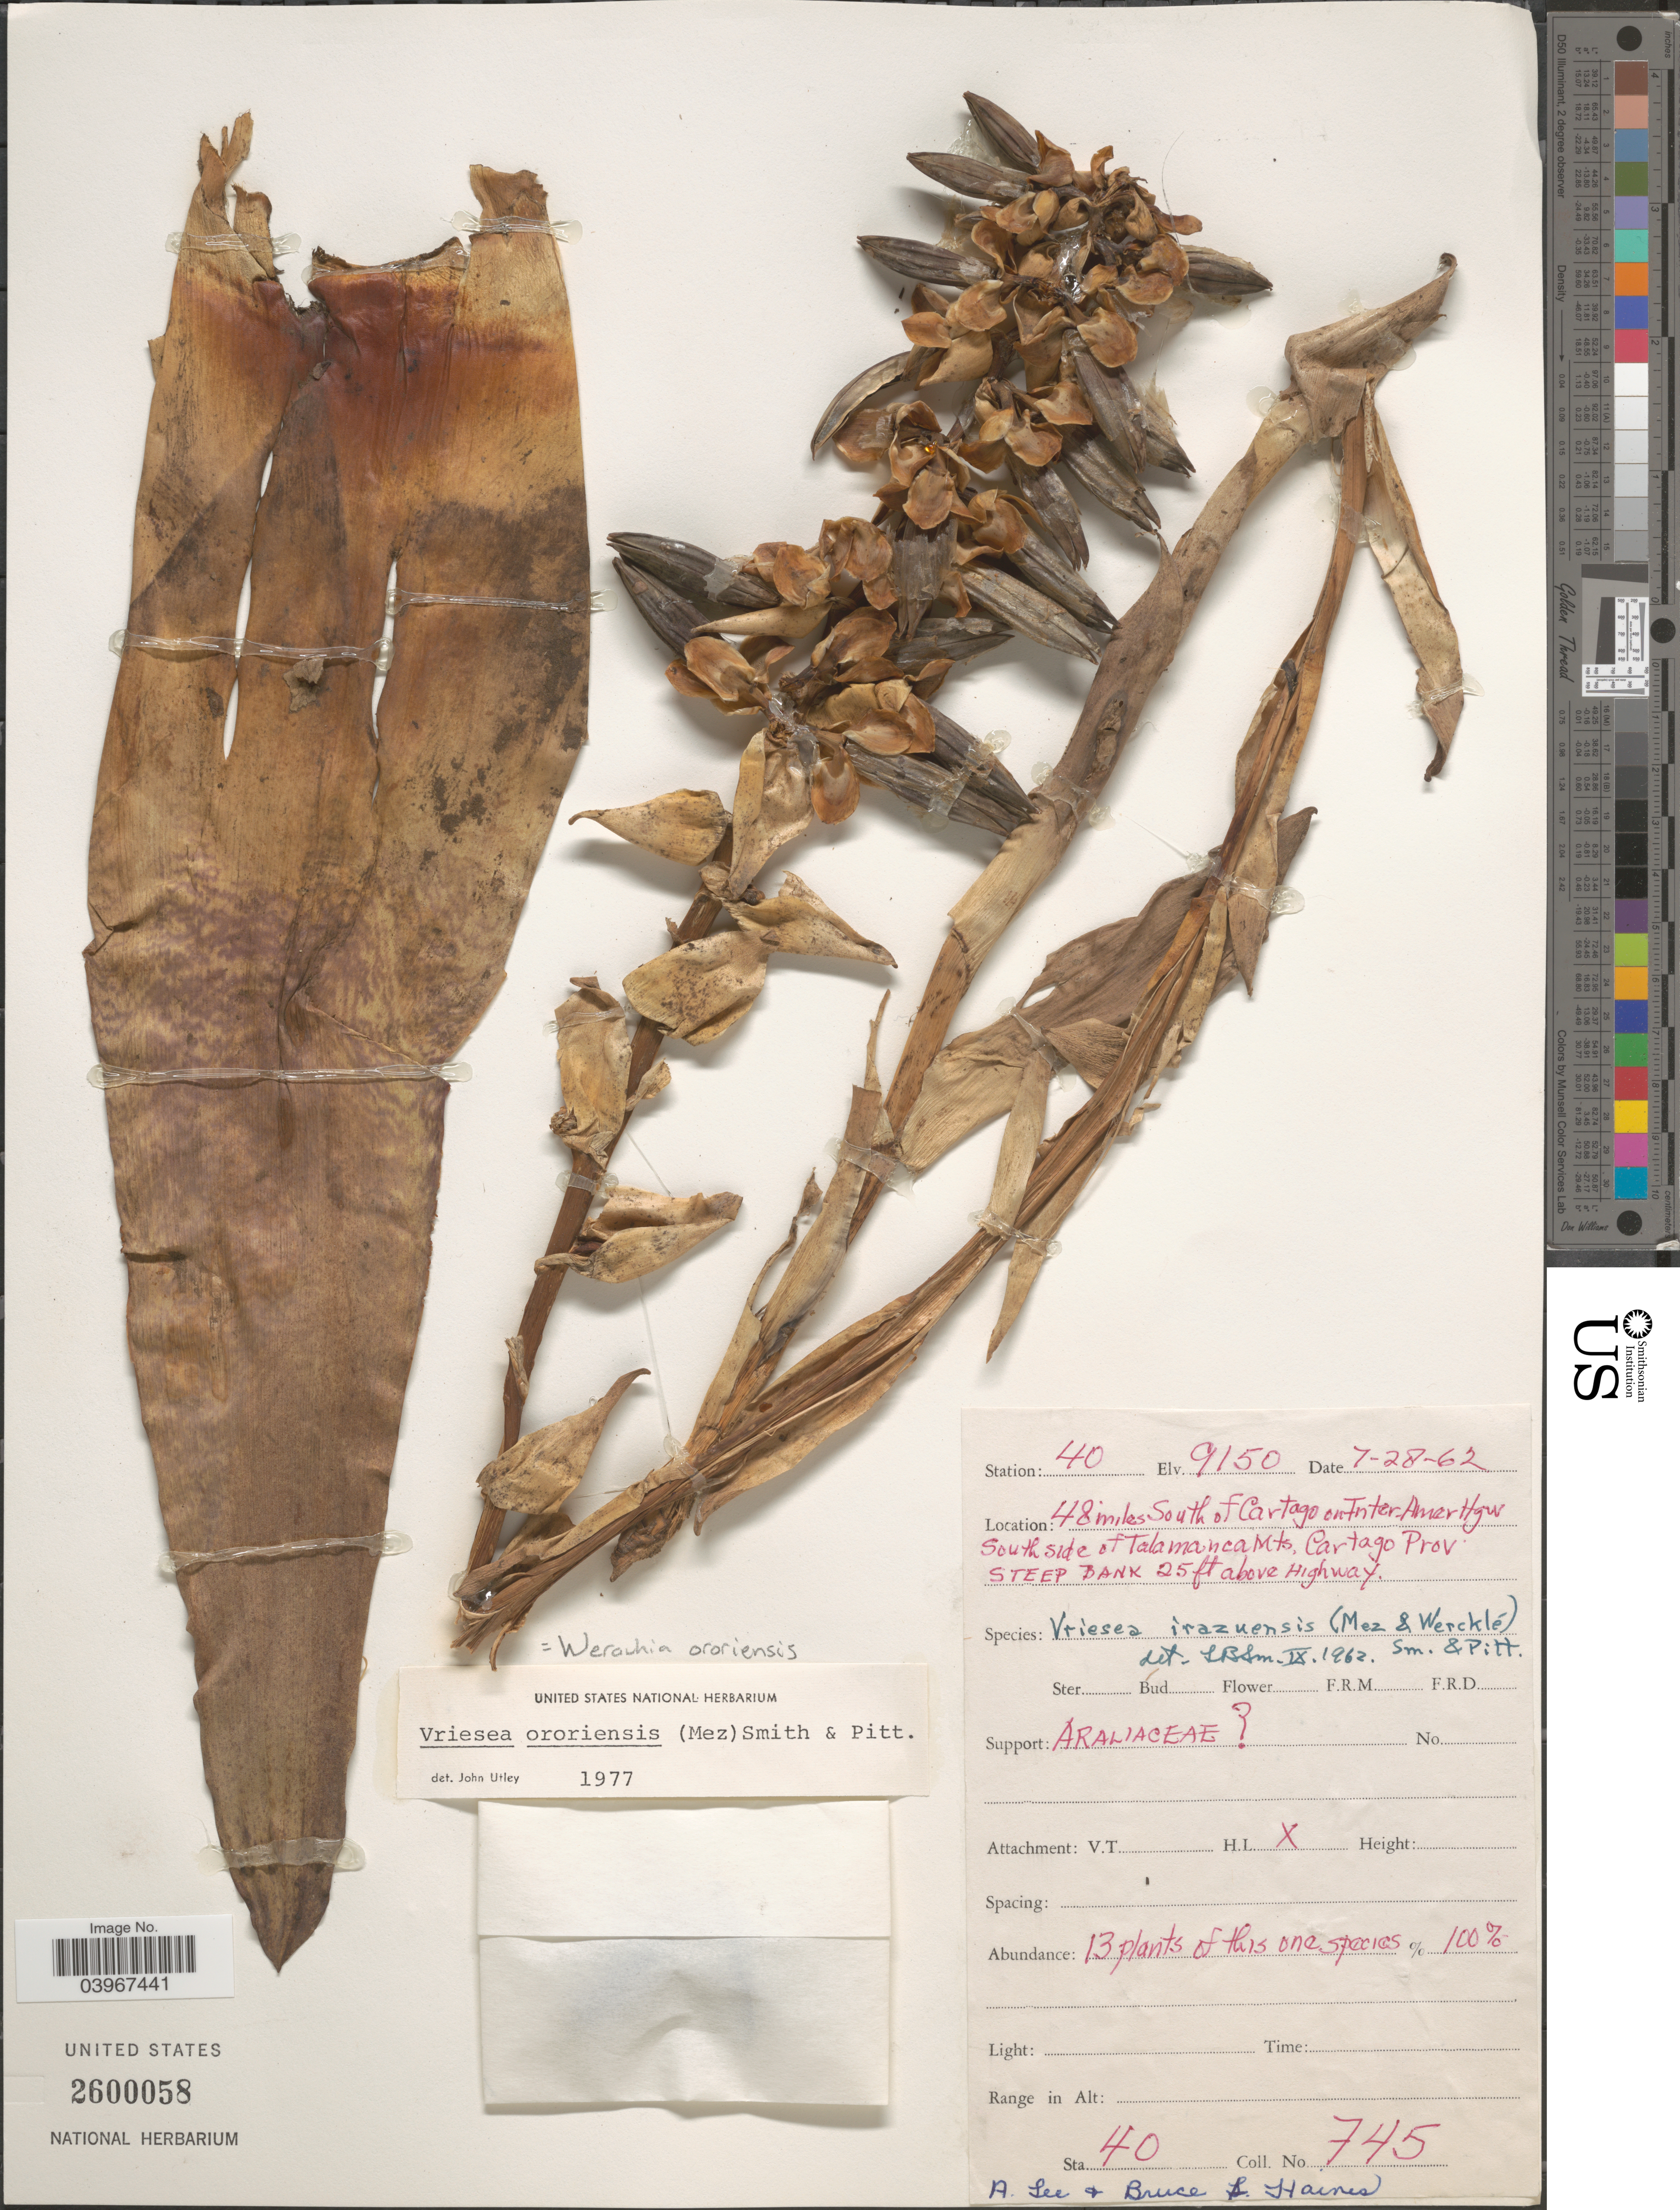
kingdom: Plantae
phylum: Tracheophyta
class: Liliopsida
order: Poales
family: Bromeliaceae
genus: Werauhia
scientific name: Werauhia ororiensis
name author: (Mez) J.R. Grant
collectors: A. L. Haines & B. L. Haines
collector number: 745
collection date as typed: Transcribed d/m/y: 28/7/62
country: Costa Rica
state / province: Cartago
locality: Station 40. 48 miles South of Cartago on Inter-Amer Hgw. South side of Talamanca Mts. Steep Bank 25 ft above Highway.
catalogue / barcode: US 2600058